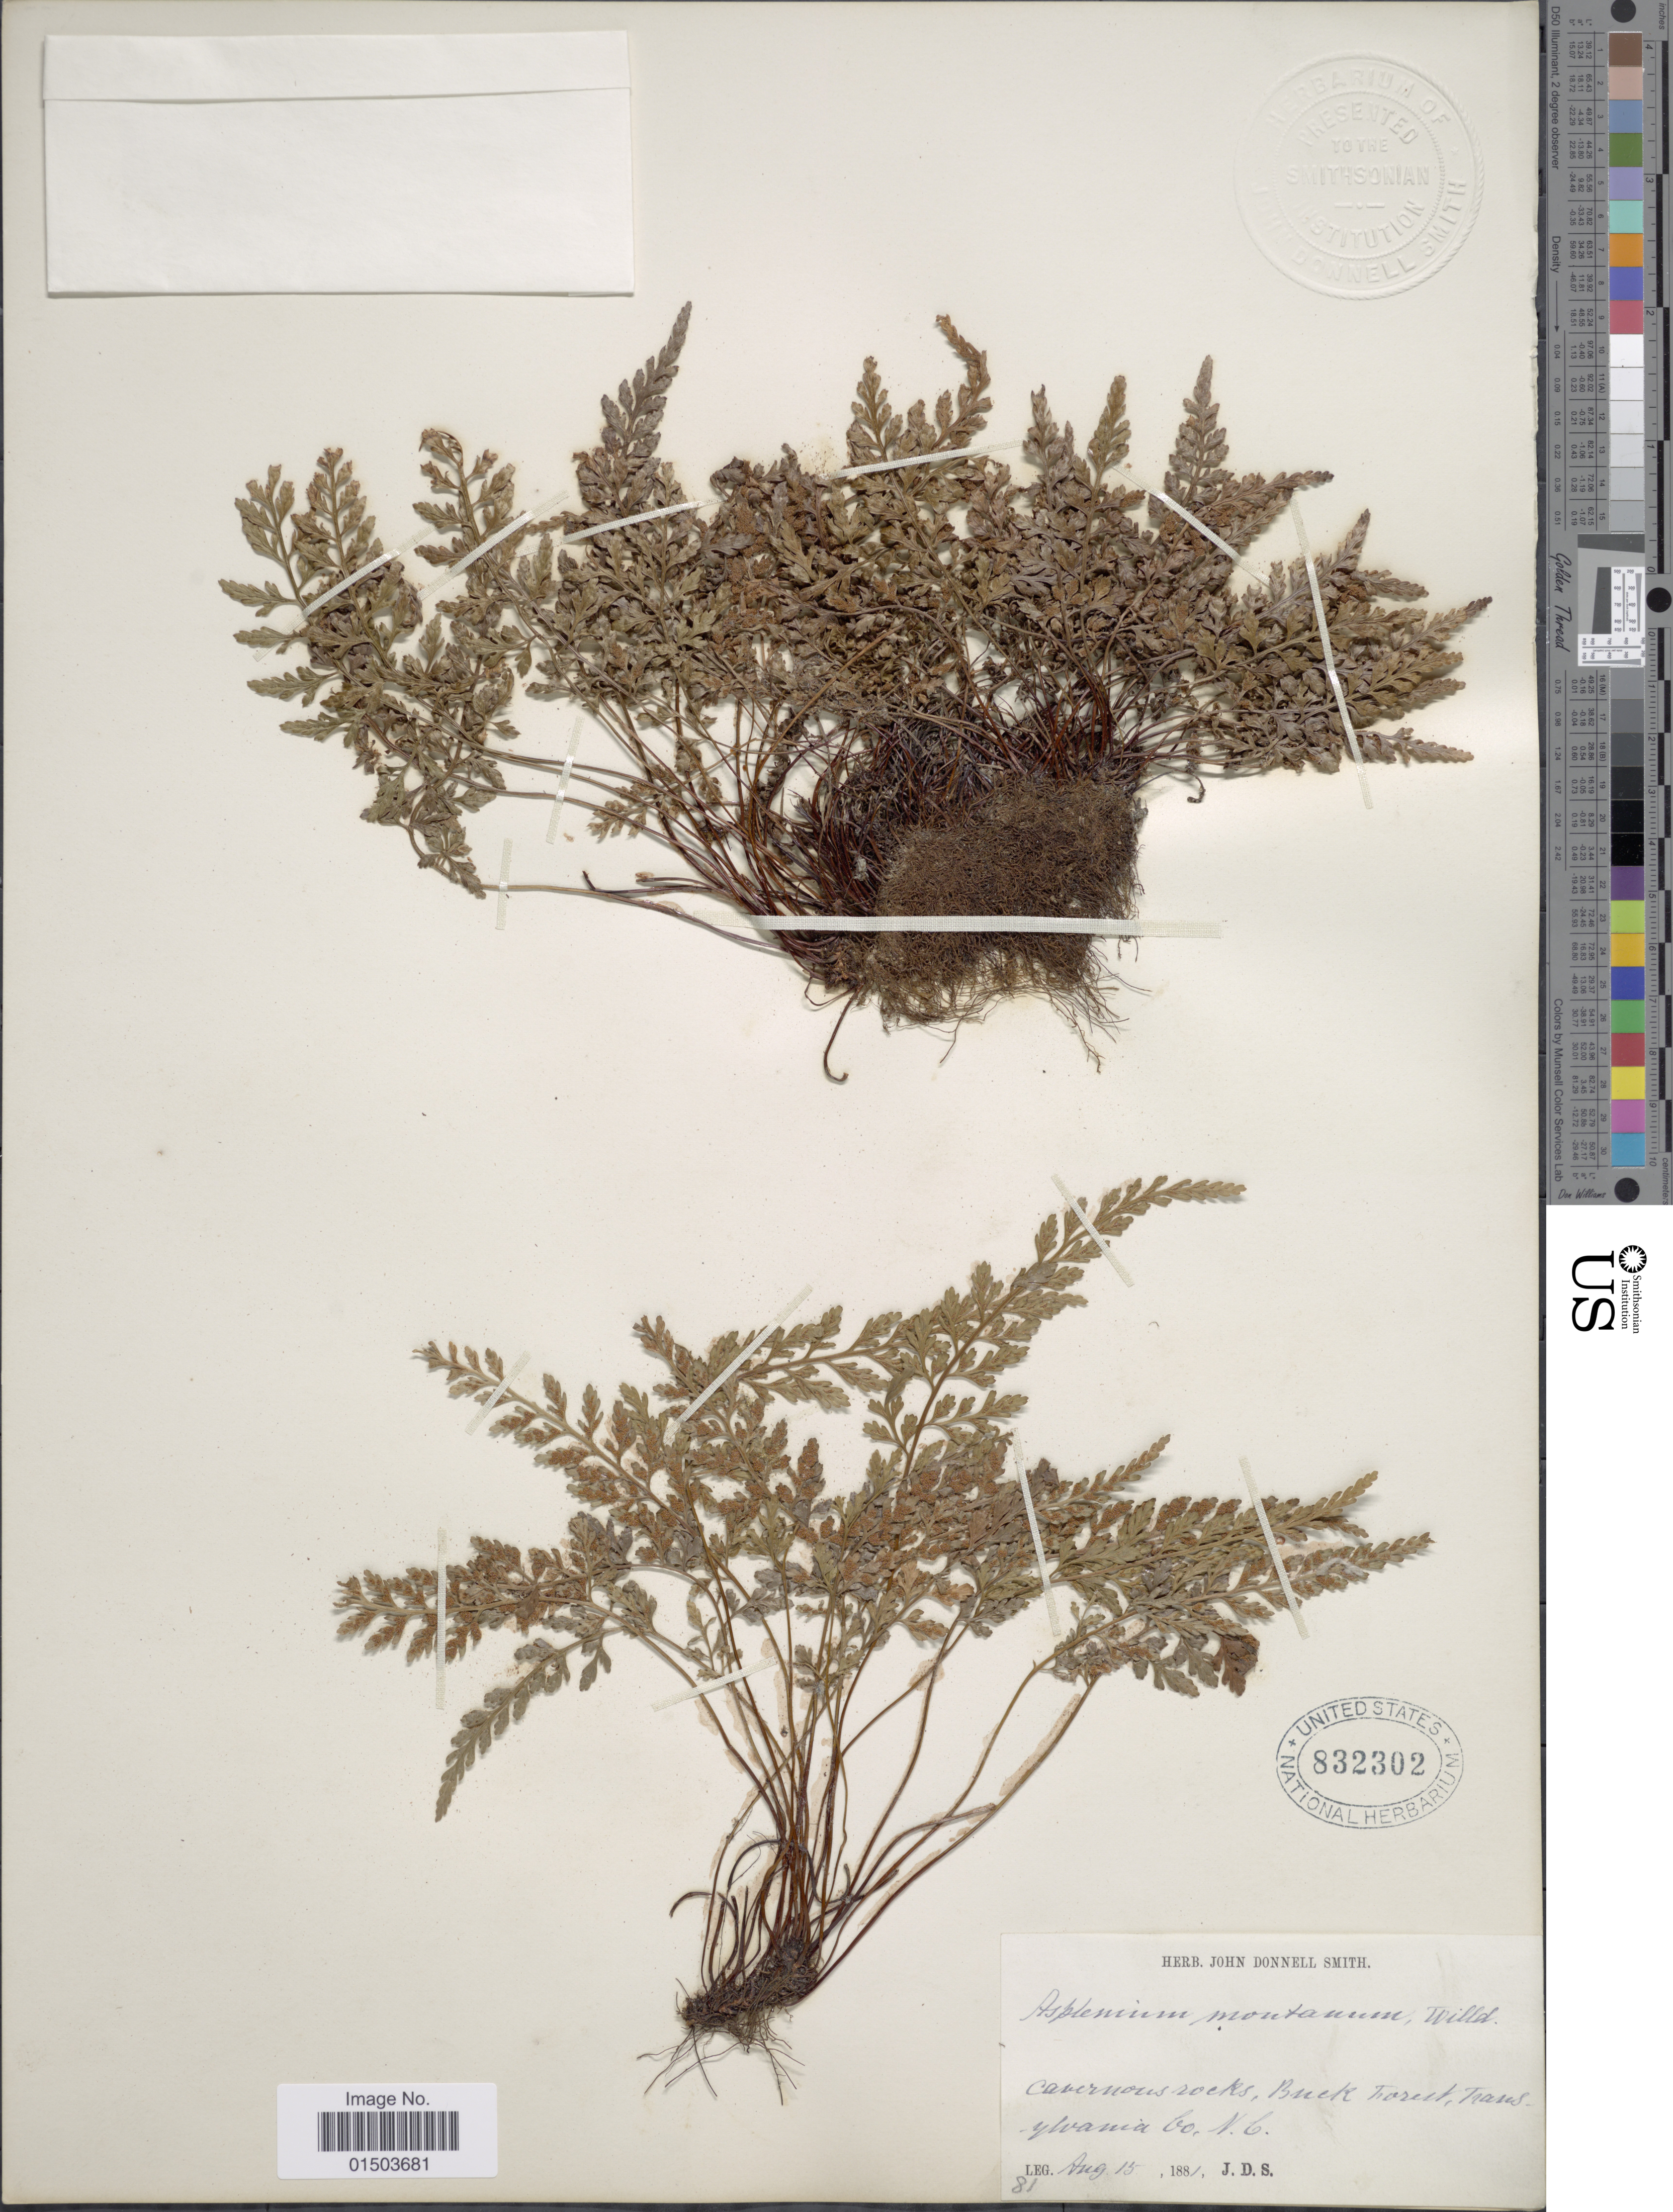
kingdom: Plantae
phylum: Tracheophyta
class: Polypodiopsida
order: Polypodiales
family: Aspleniaceae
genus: Asplenium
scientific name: Asplenium montanum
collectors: J. Donnell Smith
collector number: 81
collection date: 1881-08-15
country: United States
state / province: North Carolina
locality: Cavernous rocks, Buck Forest, Transylvania Co.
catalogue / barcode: US 832302